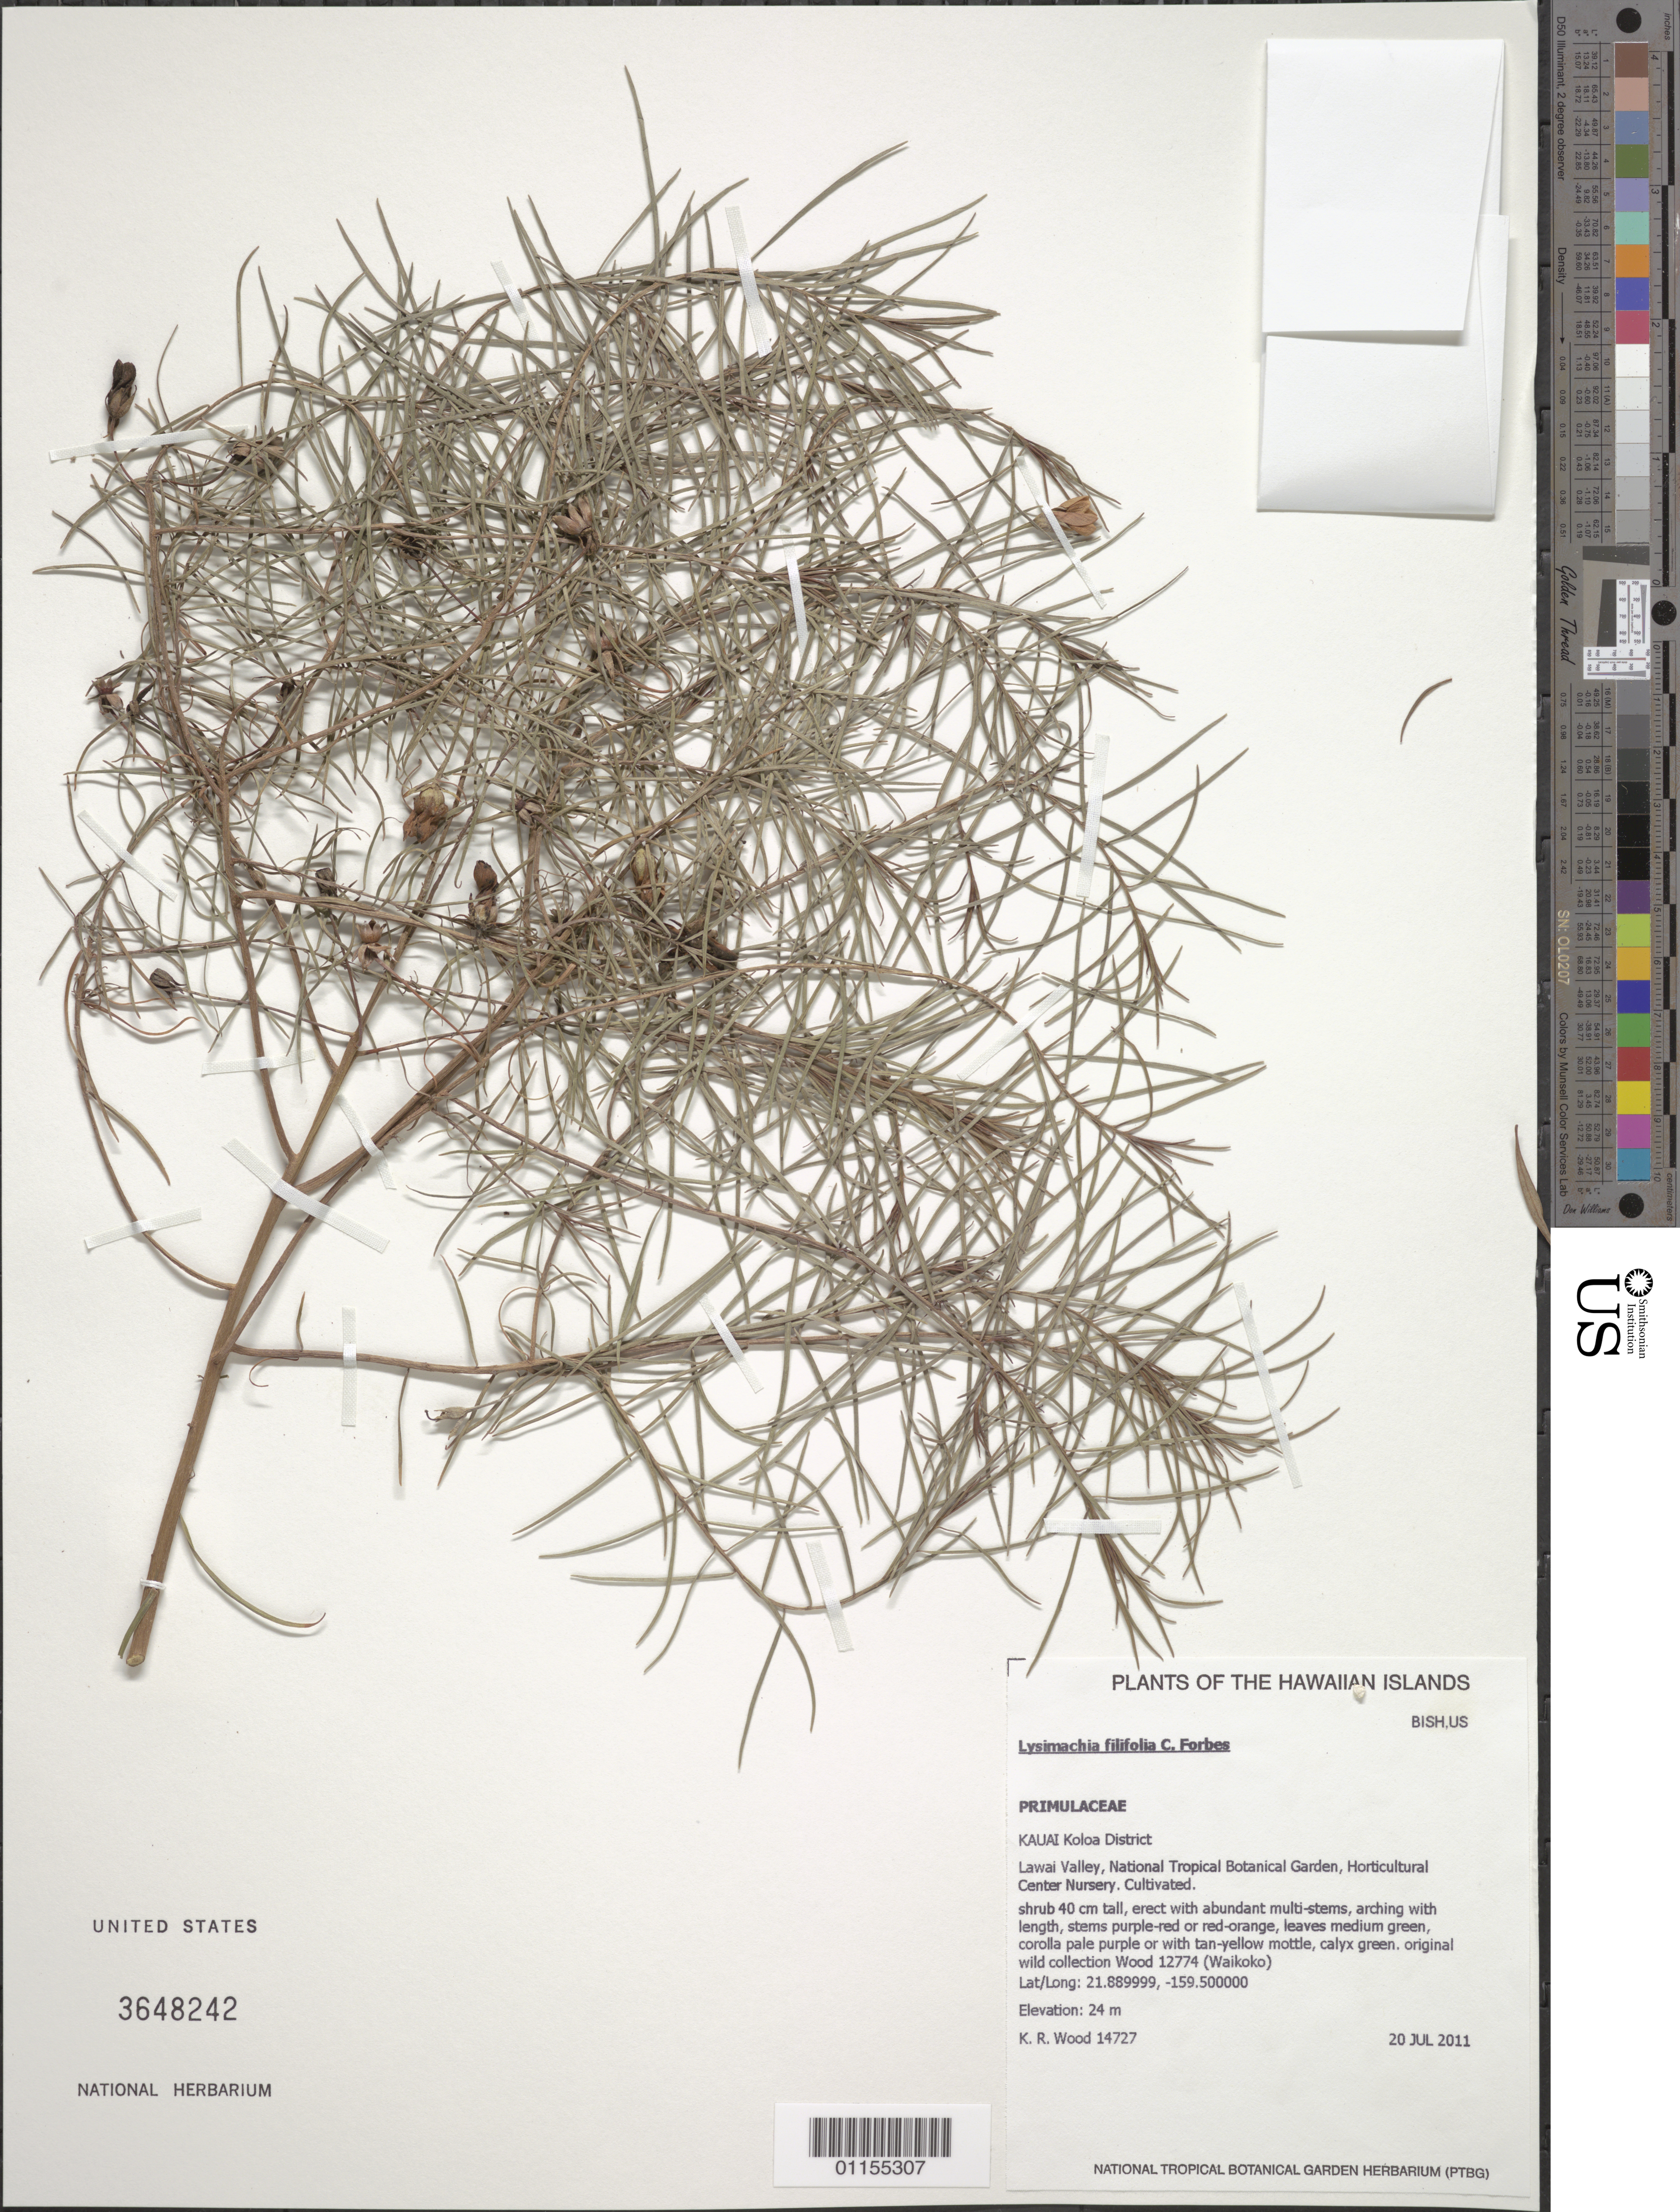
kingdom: Plantae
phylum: Tracheophyta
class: Magnoliopsida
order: Ericales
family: Primulaceae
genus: Lysimachia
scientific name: Lysimachia filifolia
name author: C.N. Forbes & Lydgate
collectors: K. R. Wood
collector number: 14727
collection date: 2011-07-20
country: United States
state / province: Hawaii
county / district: Kauai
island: Kaua'i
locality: Lawai Valley, National Tropical Botanical Garden, Horticultural Center Nursery.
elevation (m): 24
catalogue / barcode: US 3648242